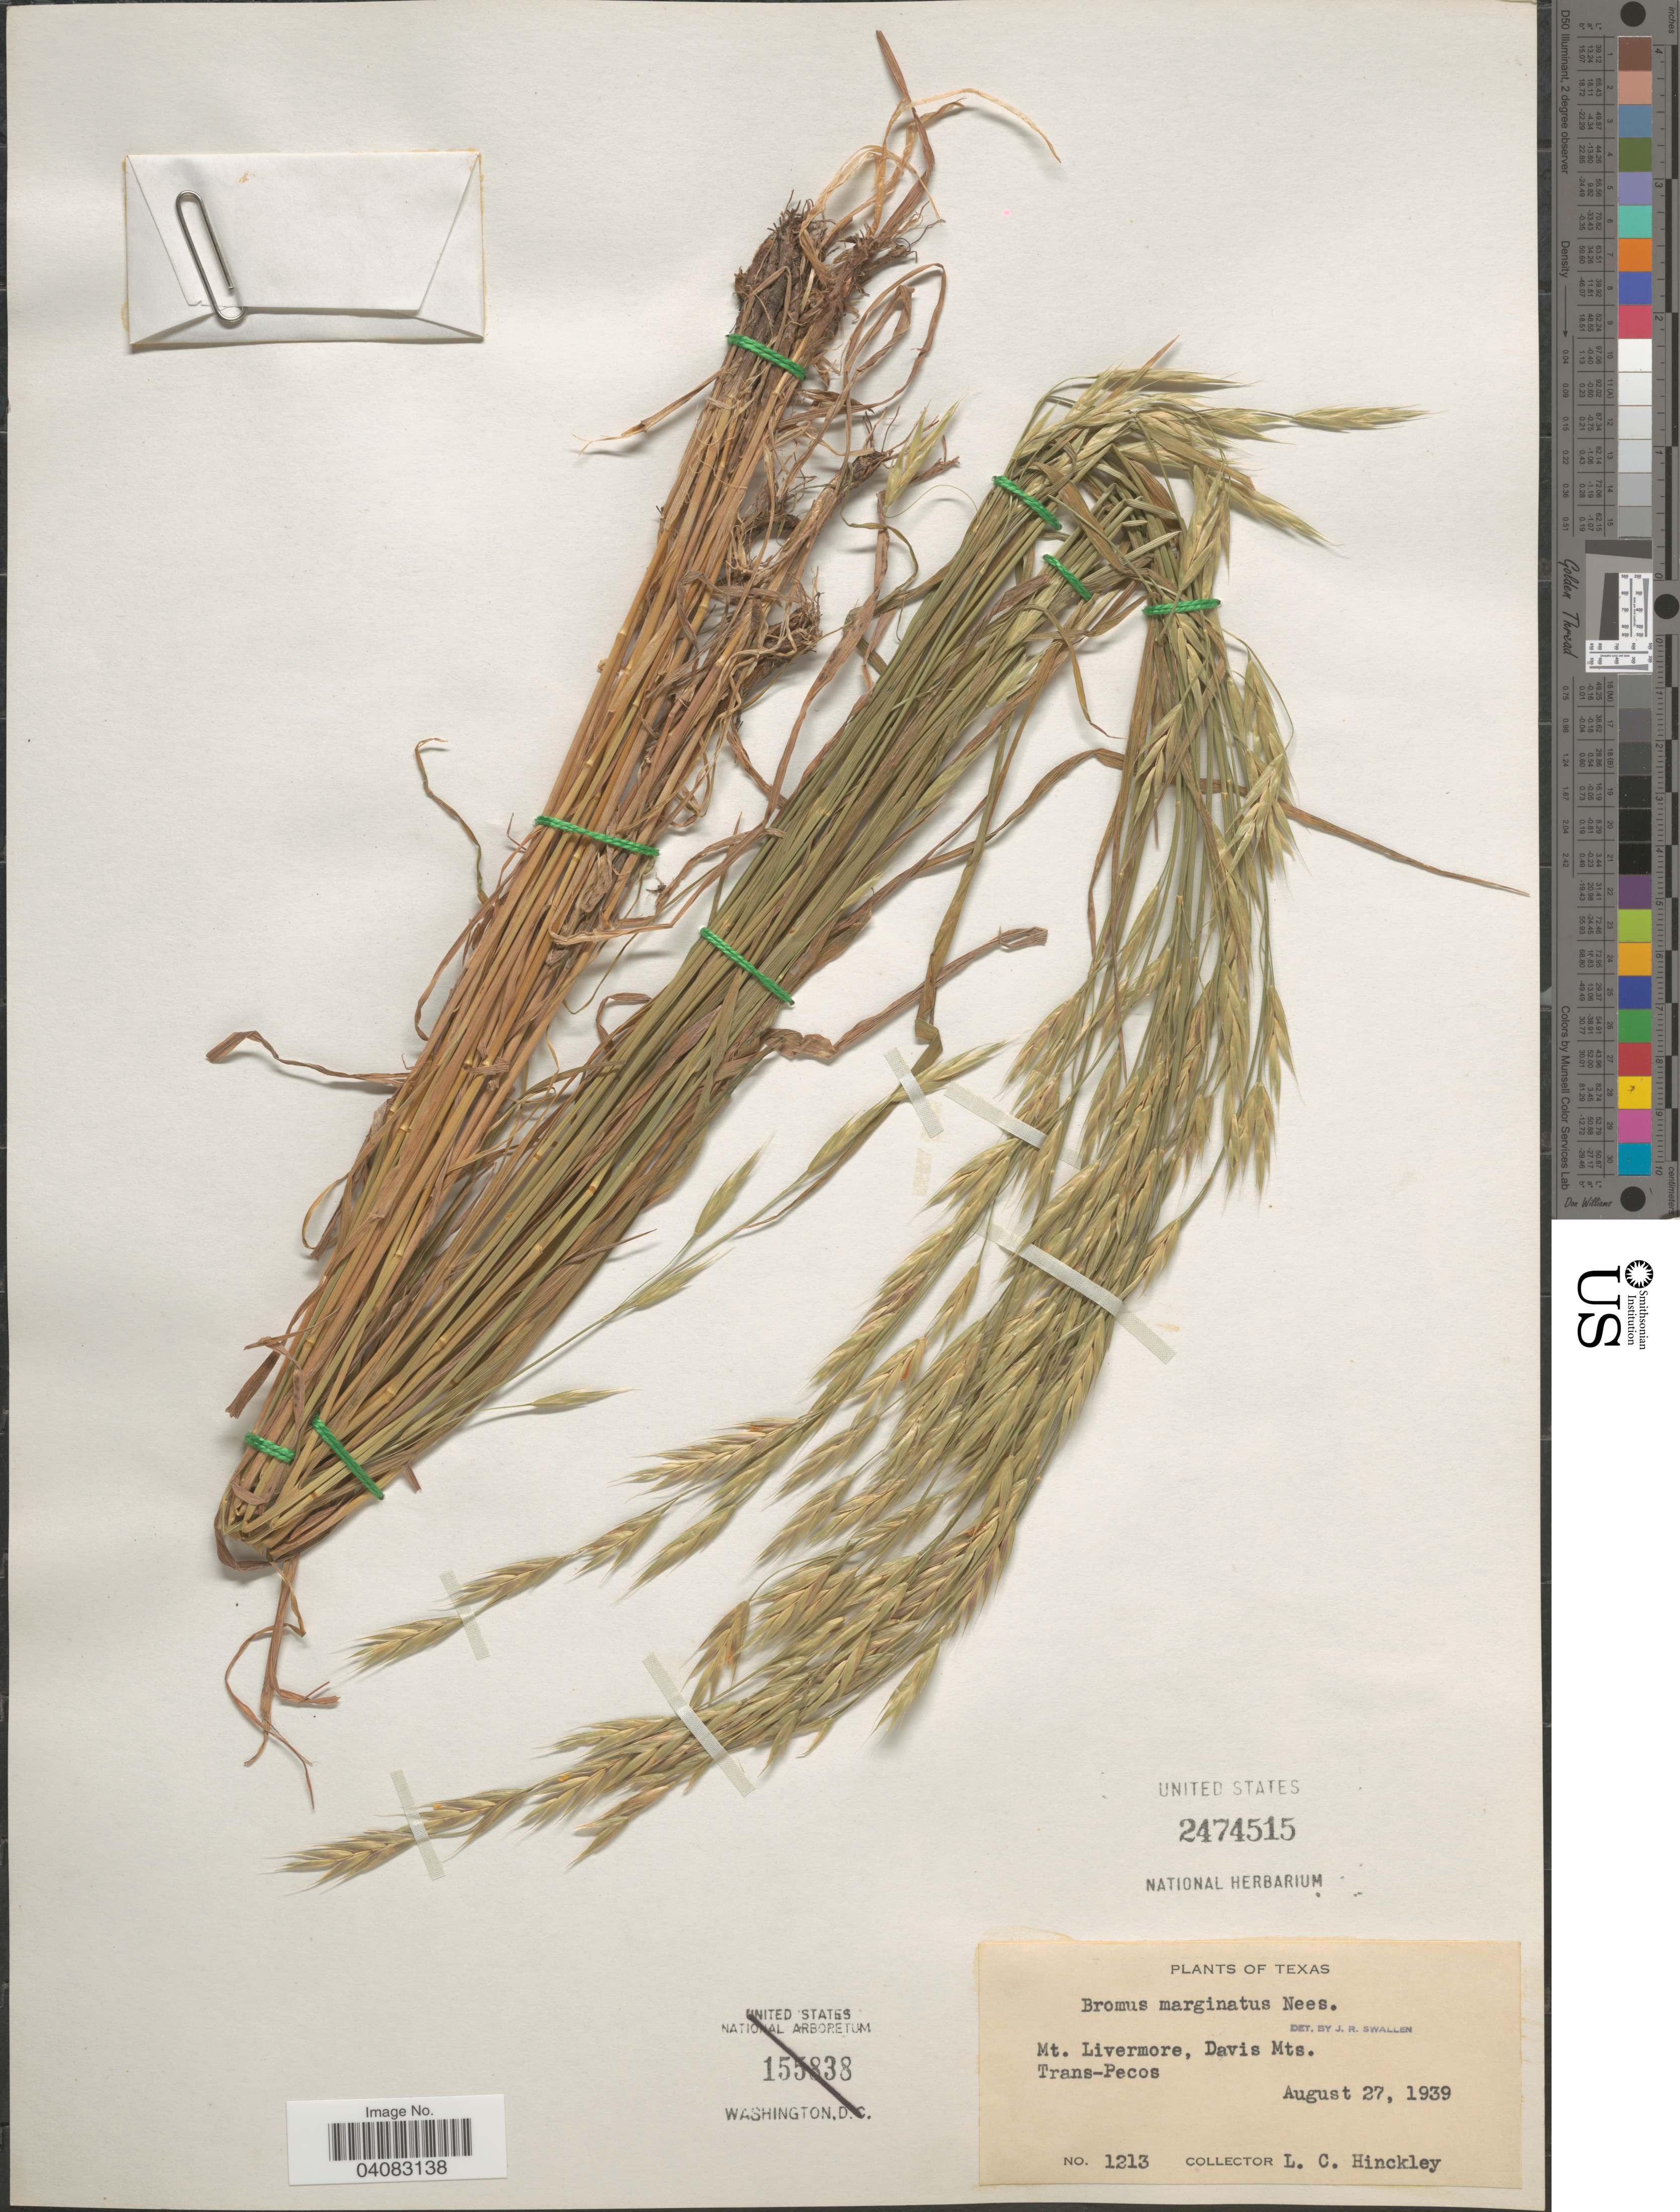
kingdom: Plantae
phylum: Tracheophyta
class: Liliopsida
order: Poales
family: Poaceae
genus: Bromus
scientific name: Bromus marginatus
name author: Nees ex Steud.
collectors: L. Hinckley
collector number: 1213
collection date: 1939-08-27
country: United States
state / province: Texas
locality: Mt. Livermore, Davis Mts. Trans-Pecos.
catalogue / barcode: US 2474515